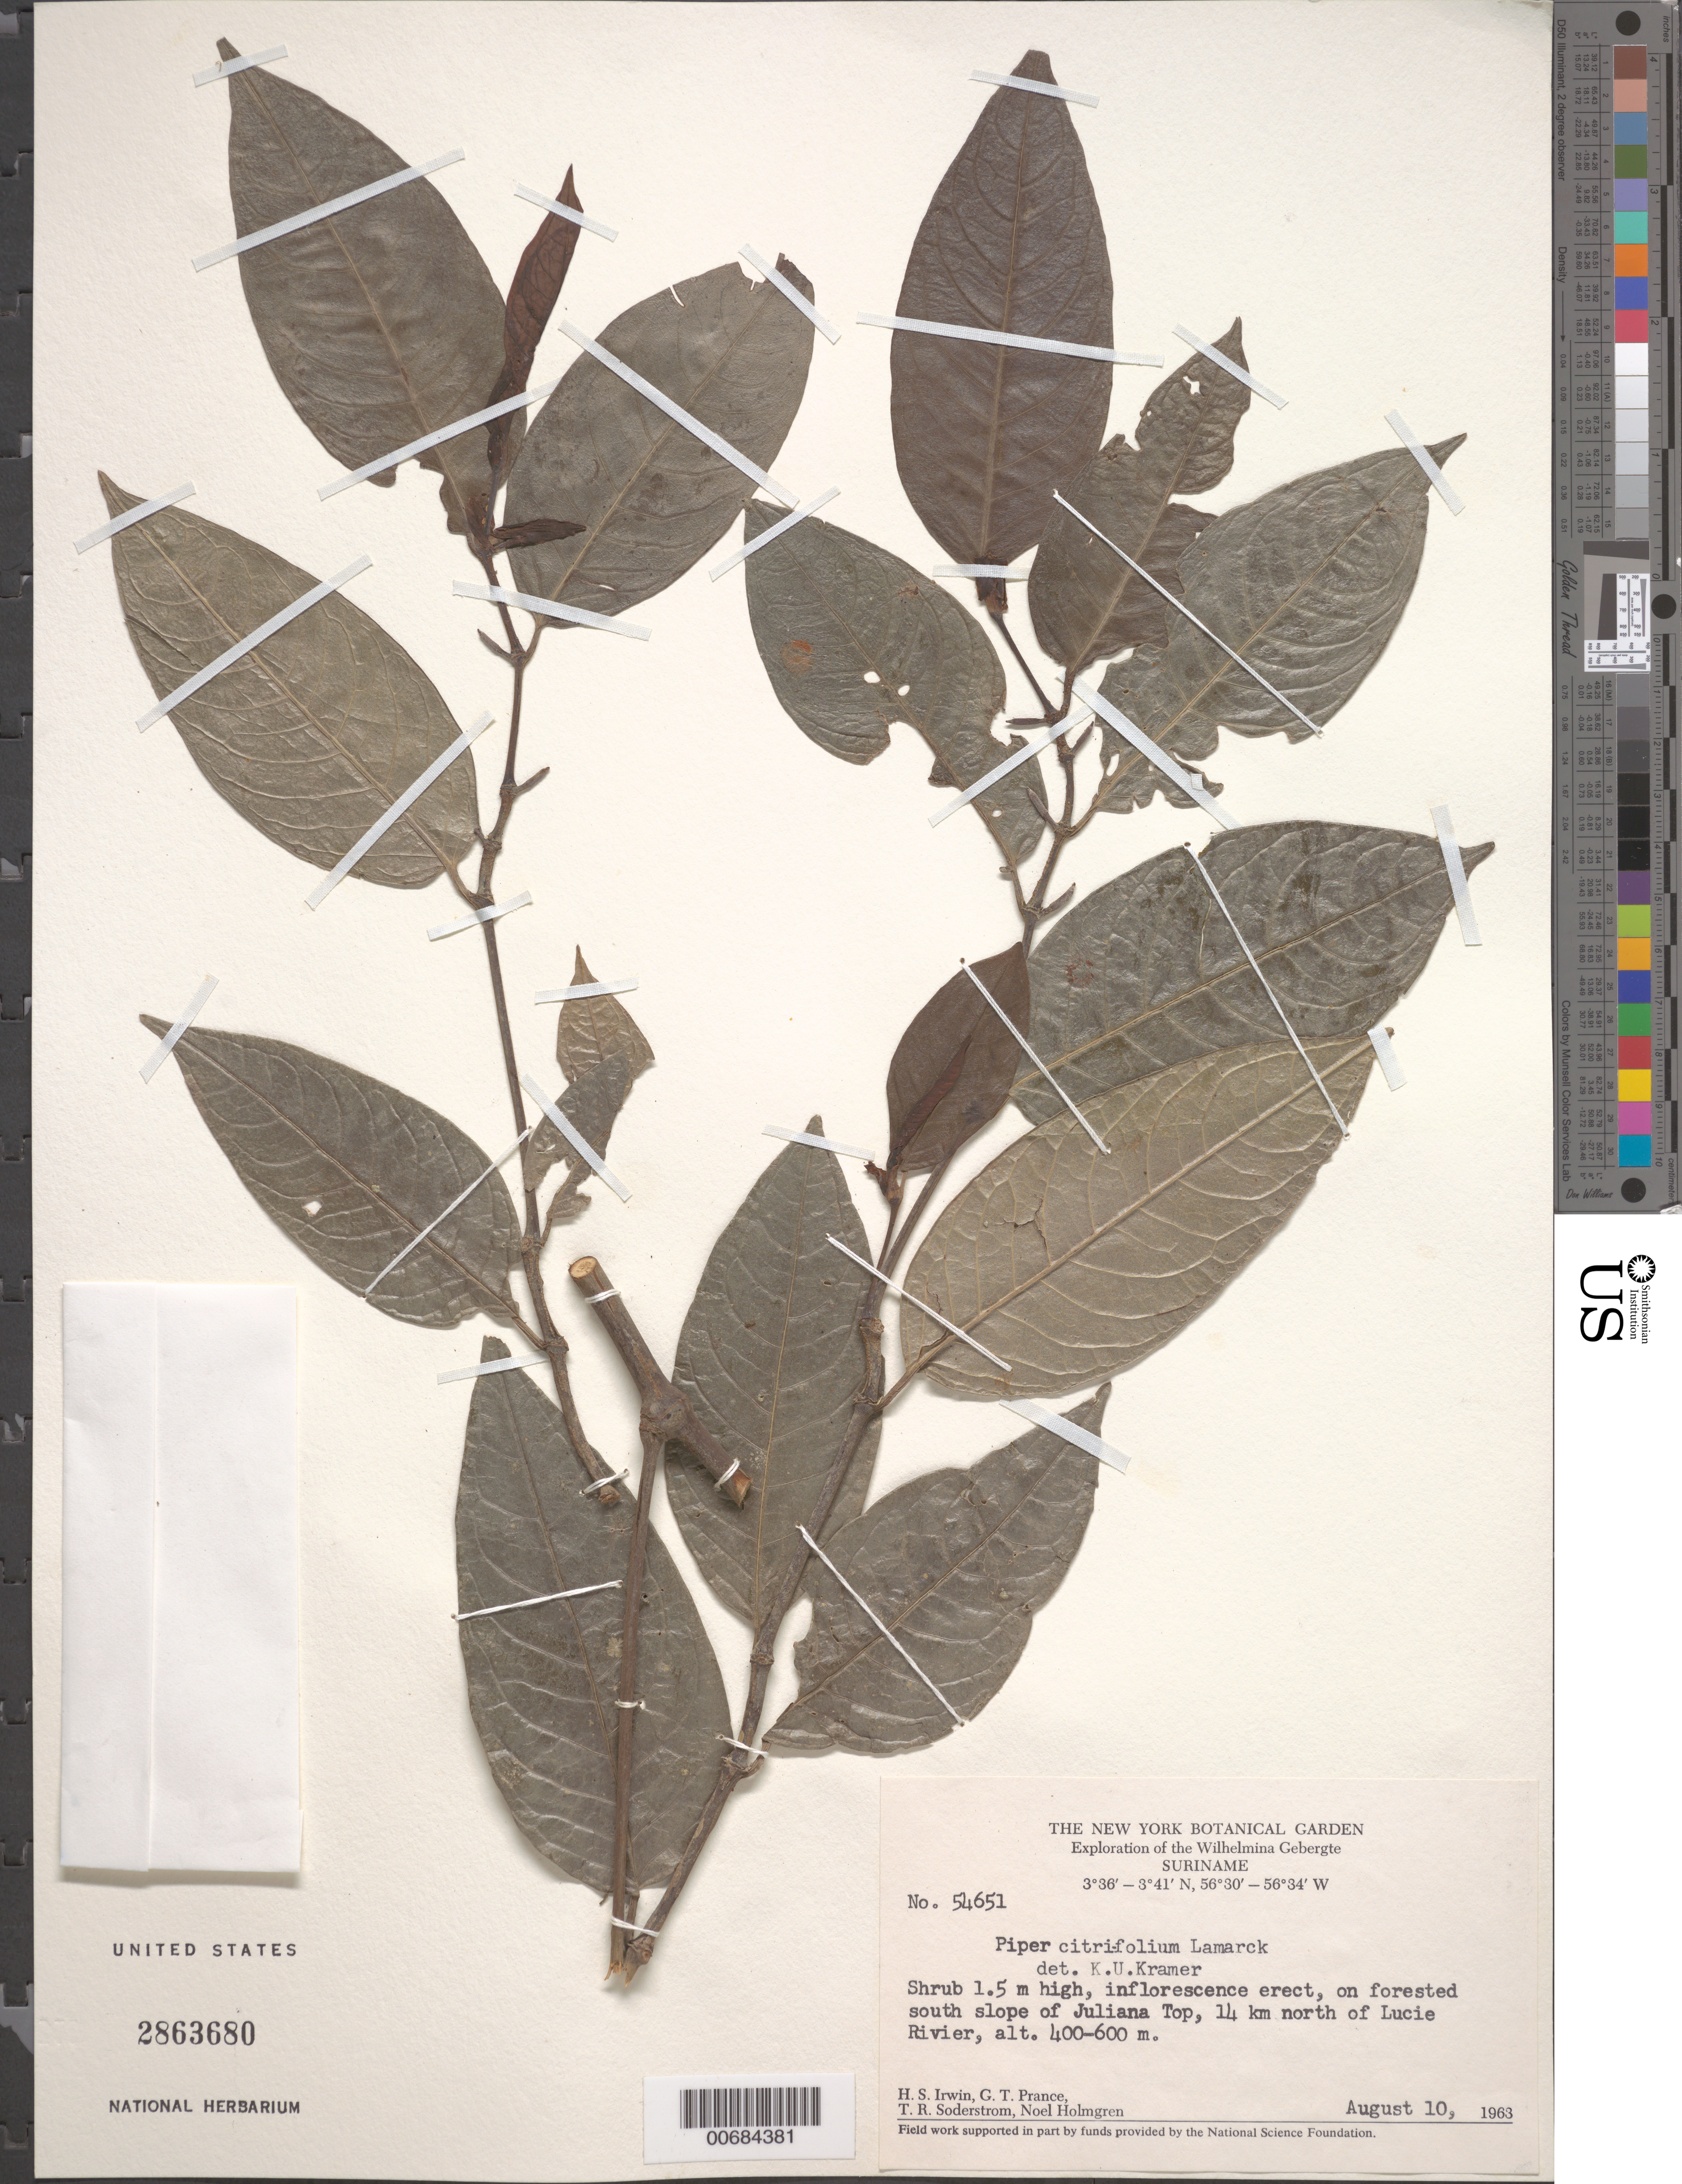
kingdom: Plantae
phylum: Tracheophyta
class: Magnoliopsida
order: Piperales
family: Piperaceae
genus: Piper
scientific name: Piper citrifolium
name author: Lam.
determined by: Kramer, K. U.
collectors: H. Irwin, G. T. Prance, T. R. Soderstrom & N. H. Holmgren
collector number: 54651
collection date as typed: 10-Aug-63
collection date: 1963-08-10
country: Suriname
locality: Wilhelminagebergte (Wilhelmina Mts.), Juliana Top, 14 km N of Lucie R.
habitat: Forested south slope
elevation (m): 400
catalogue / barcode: US 2863680